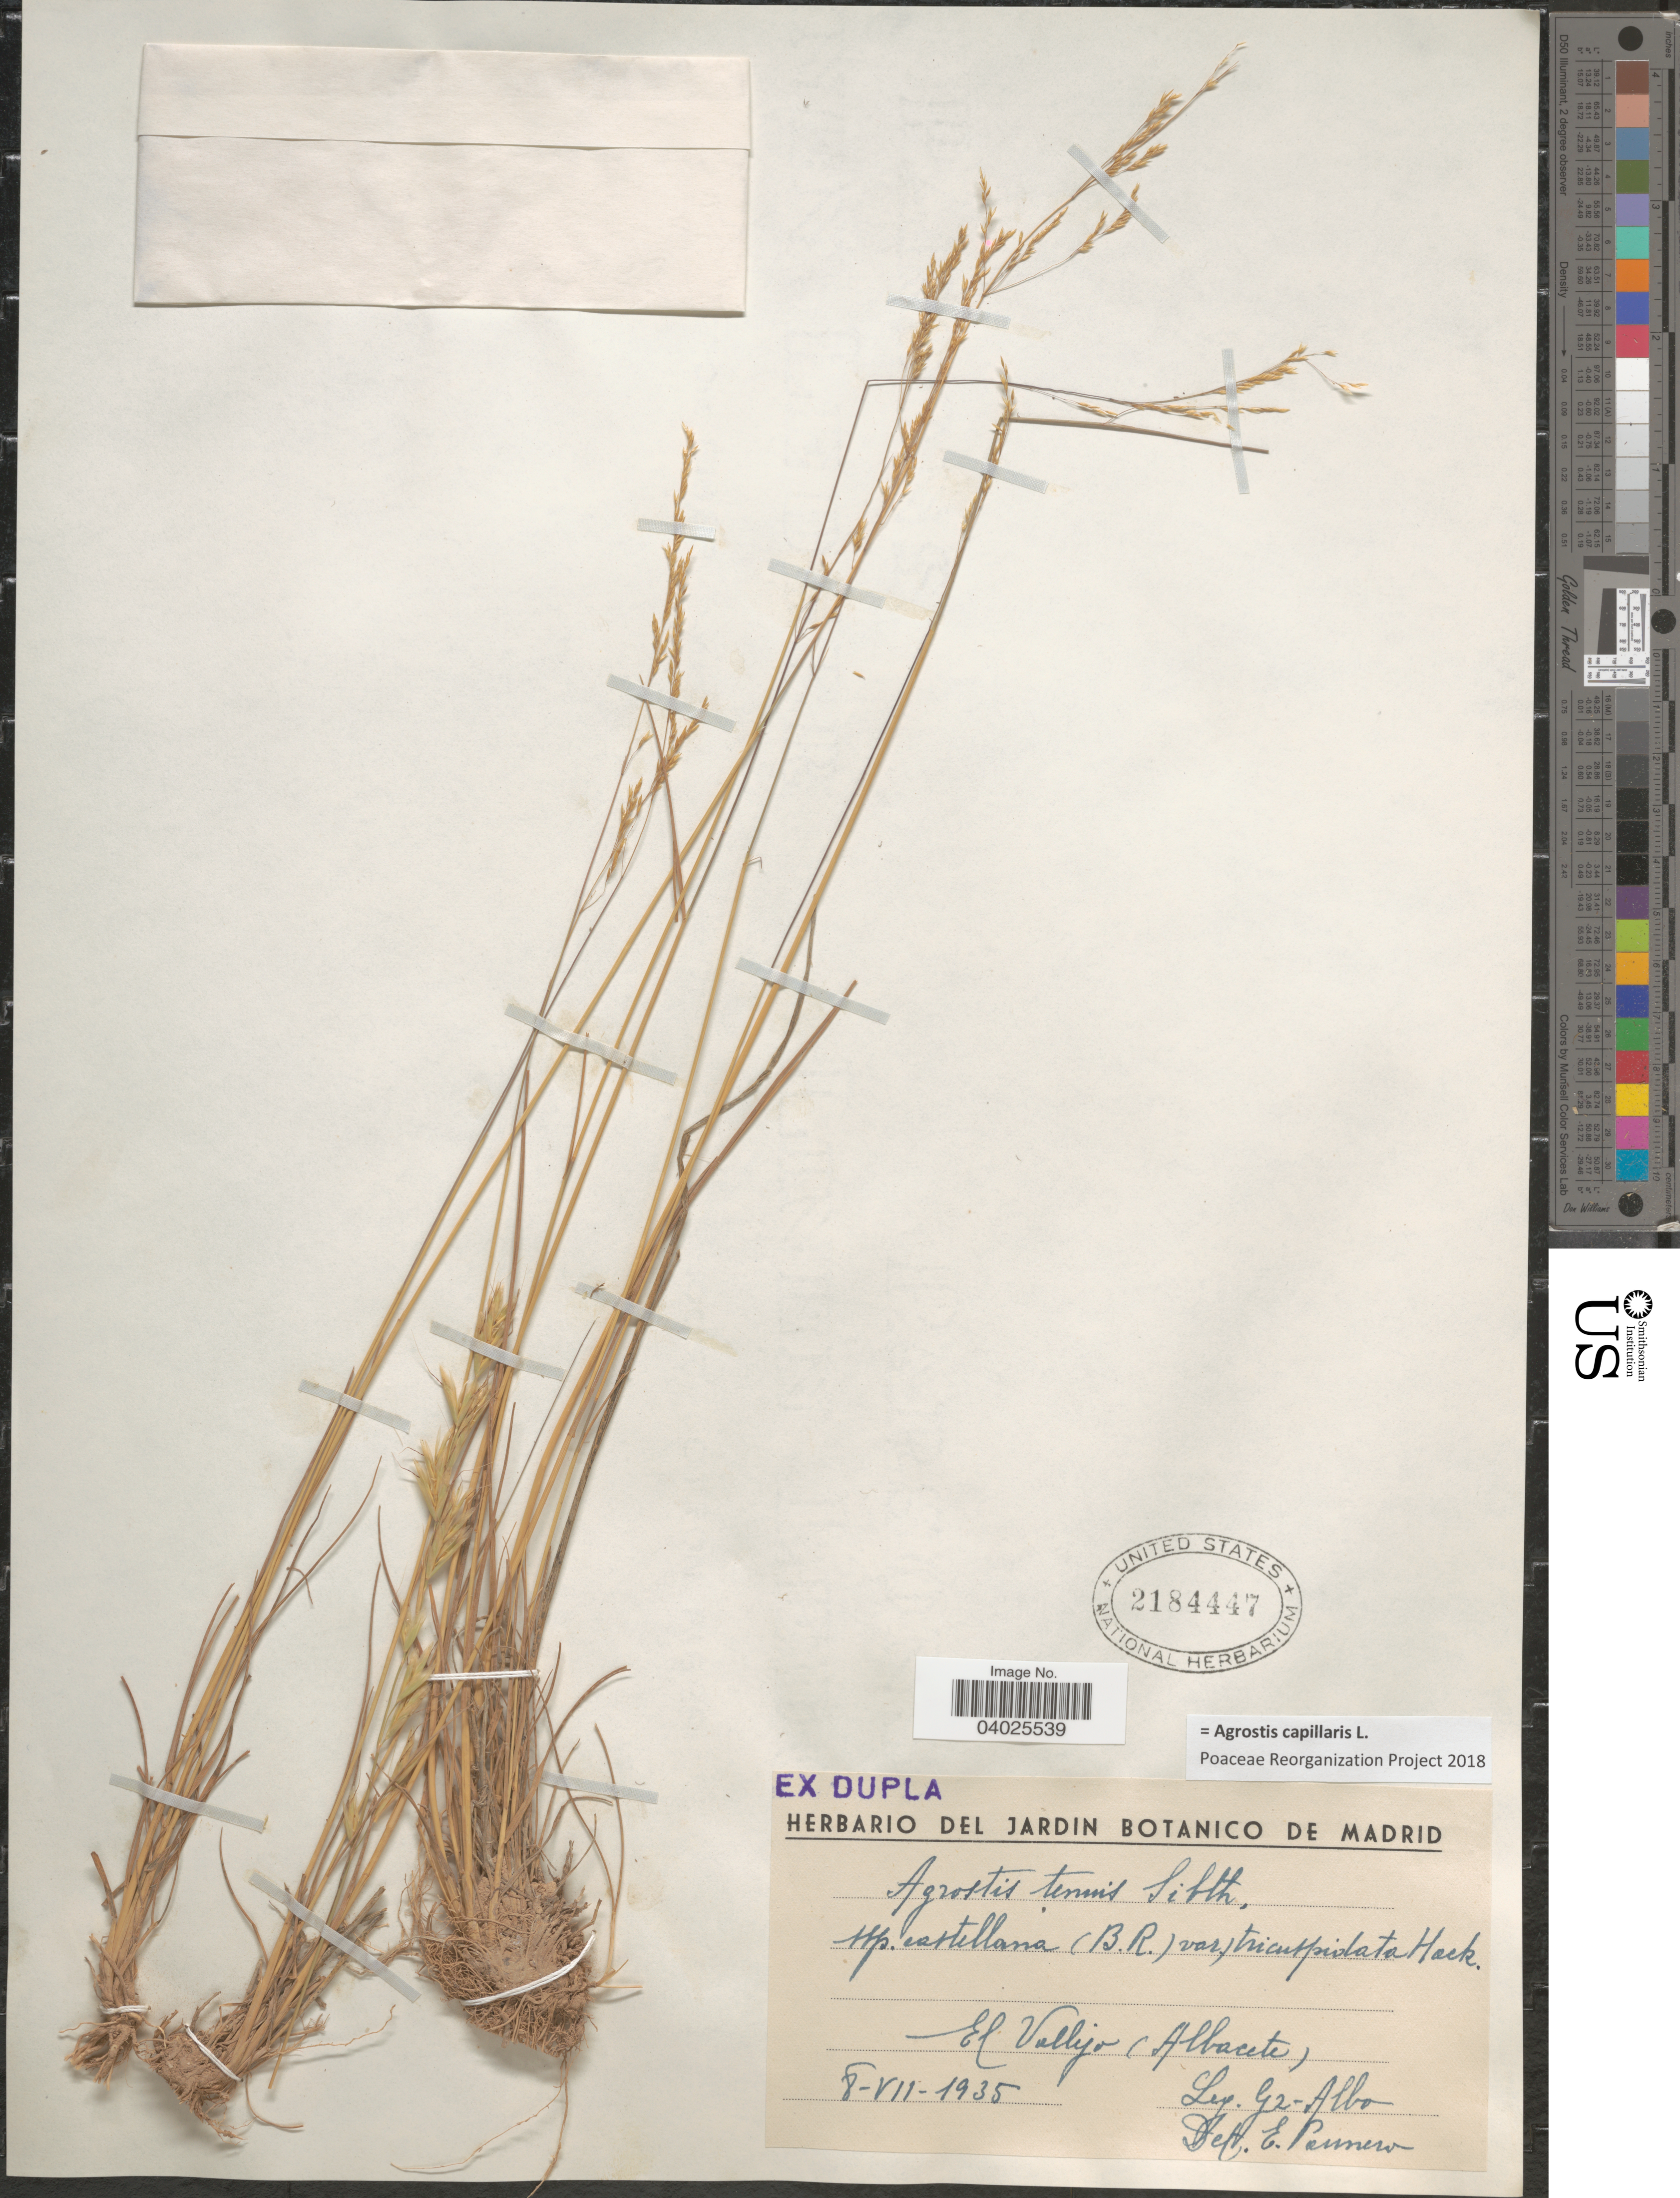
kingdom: Plantae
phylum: Tracheophyta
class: Liliopsida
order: Poales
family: Poaceae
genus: Agrostis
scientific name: Agrostis capillaris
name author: L.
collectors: Ge-Albo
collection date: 1935-07-08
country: Spain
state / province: Madrid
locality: El Vallijo (Albacete).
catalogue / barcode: US 2184447